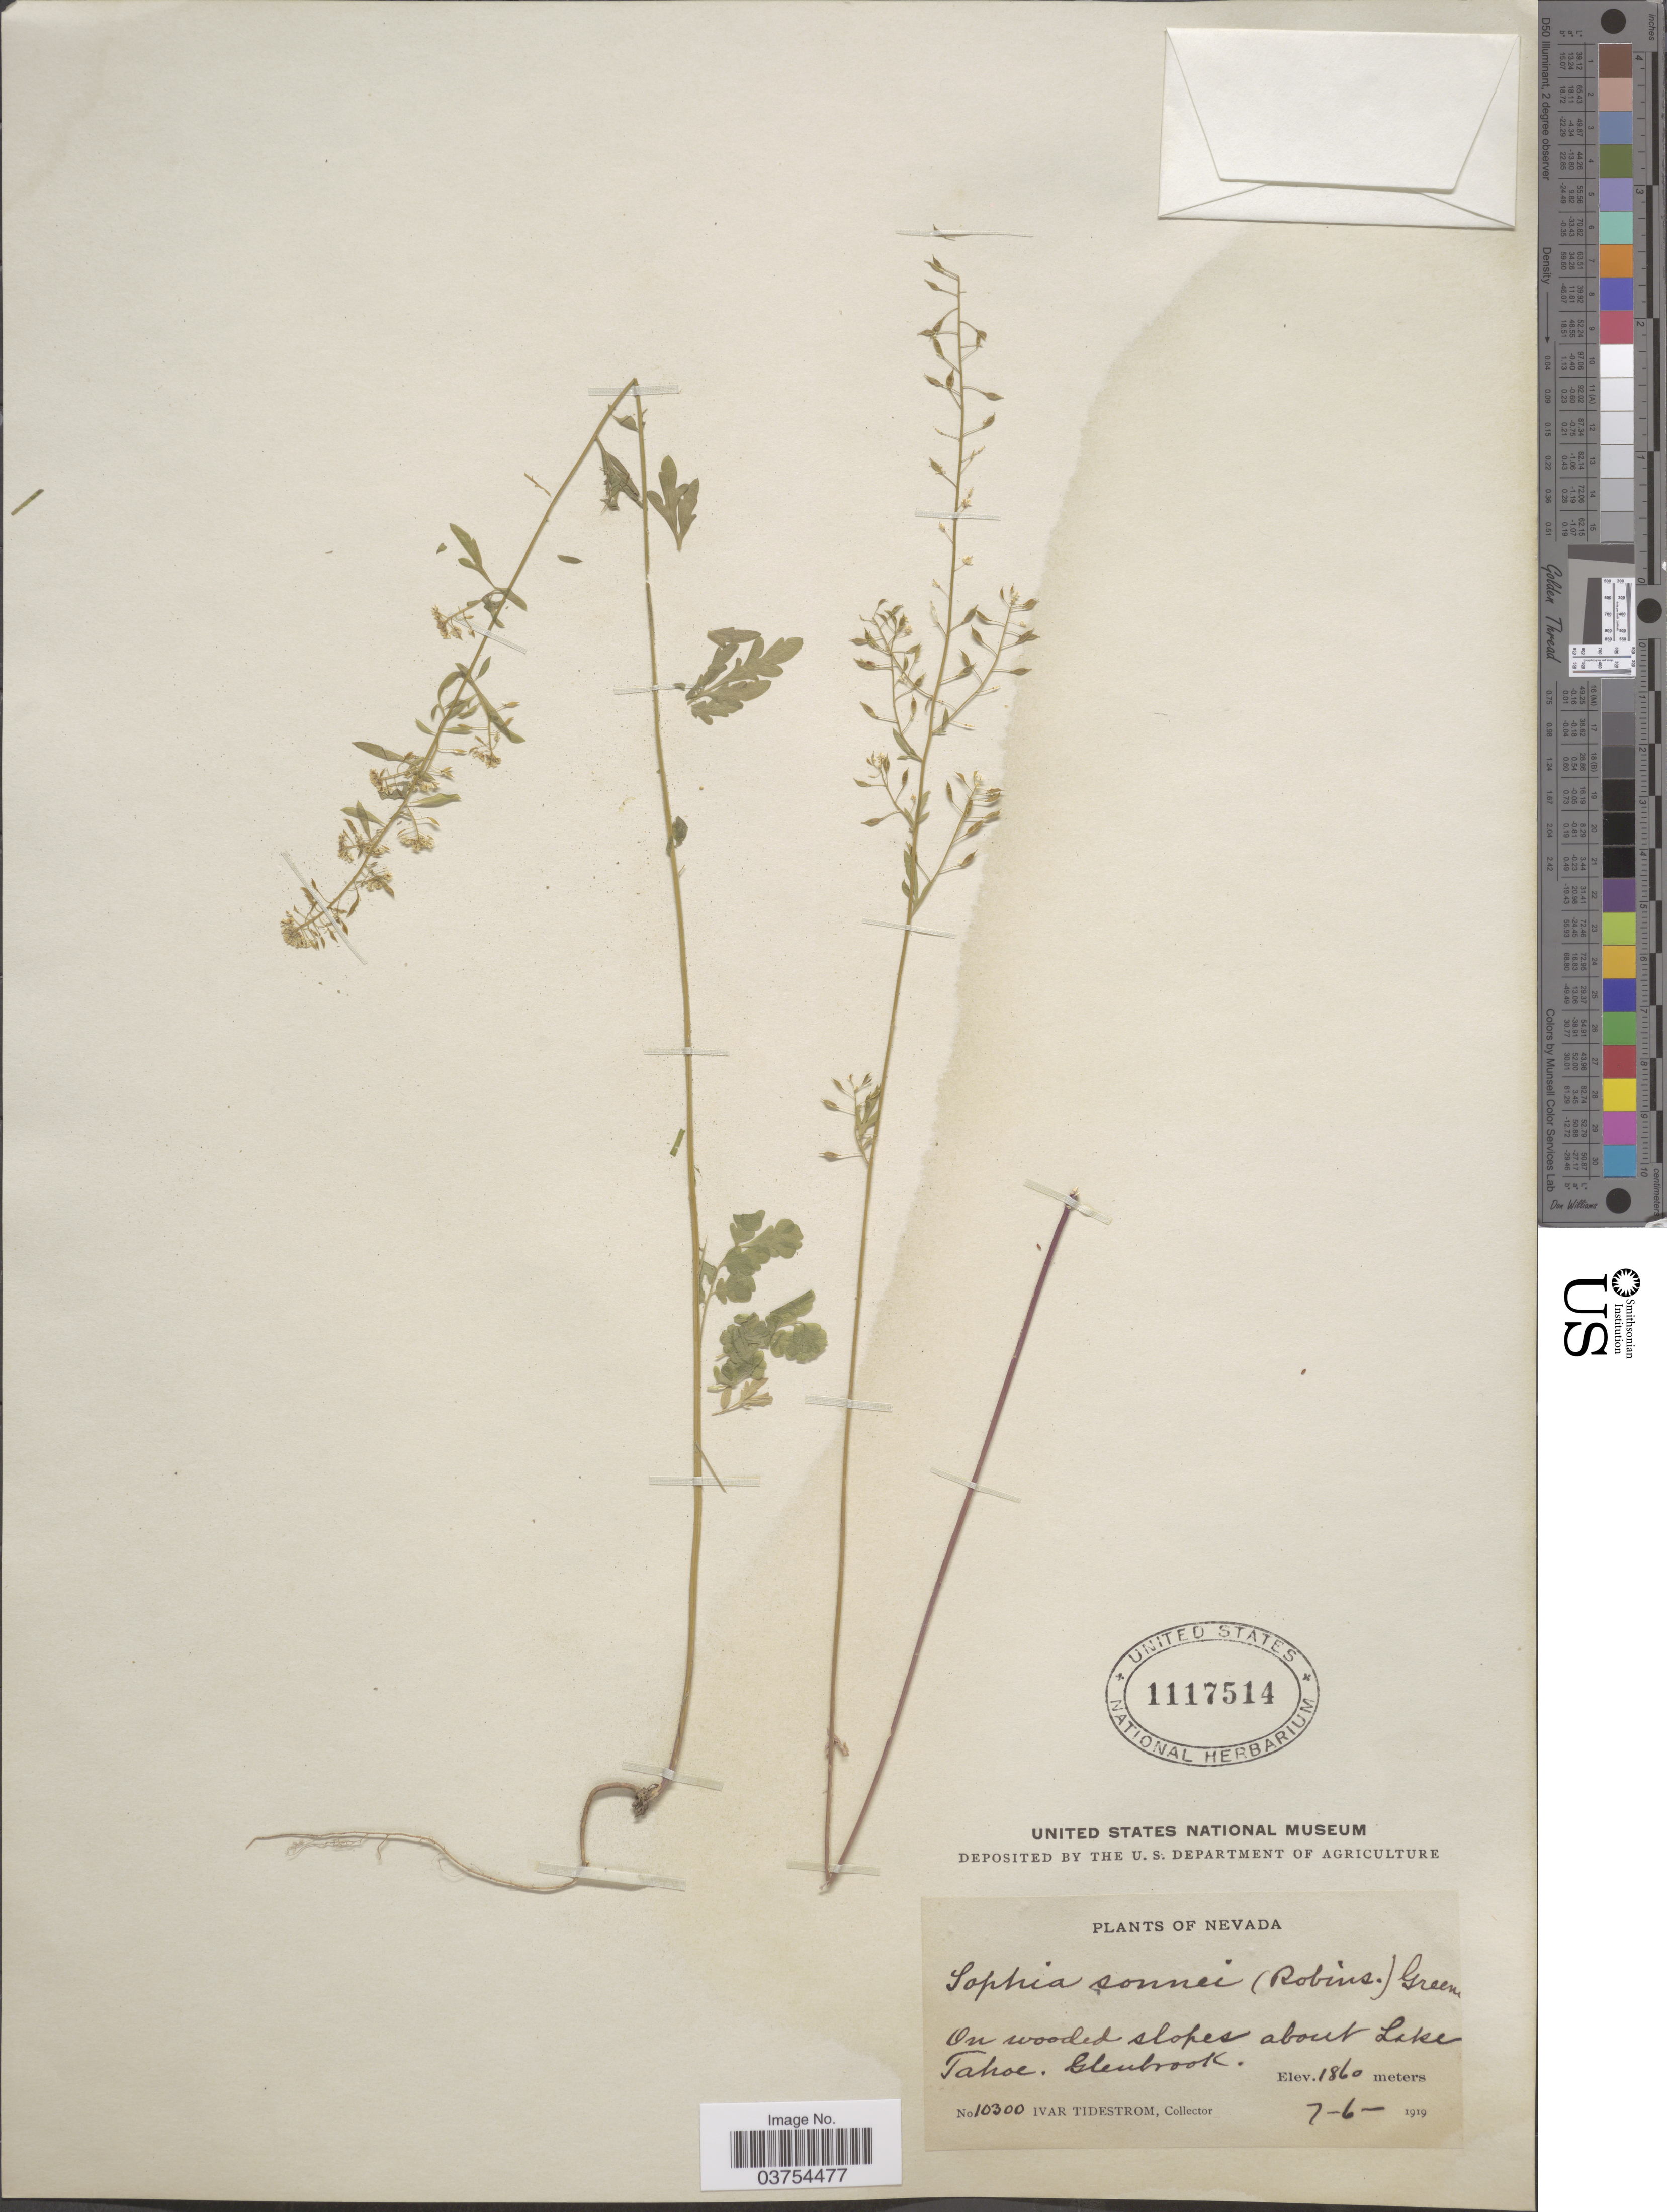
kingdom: Plantae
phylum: Tracheophyta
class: Magnoliopsida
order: Brassicales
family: Brassicaceae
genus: Descurainia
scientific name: Descurainia californica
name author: (A. Gray) O.E. Schulz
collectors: I. F. Tidestrom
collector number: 10300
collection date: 1919-07-06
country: United States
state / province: Nevada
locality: On wooded slopes about Lake Tahoe, Glenbrook.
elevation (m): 1860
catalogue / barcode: US 1117514